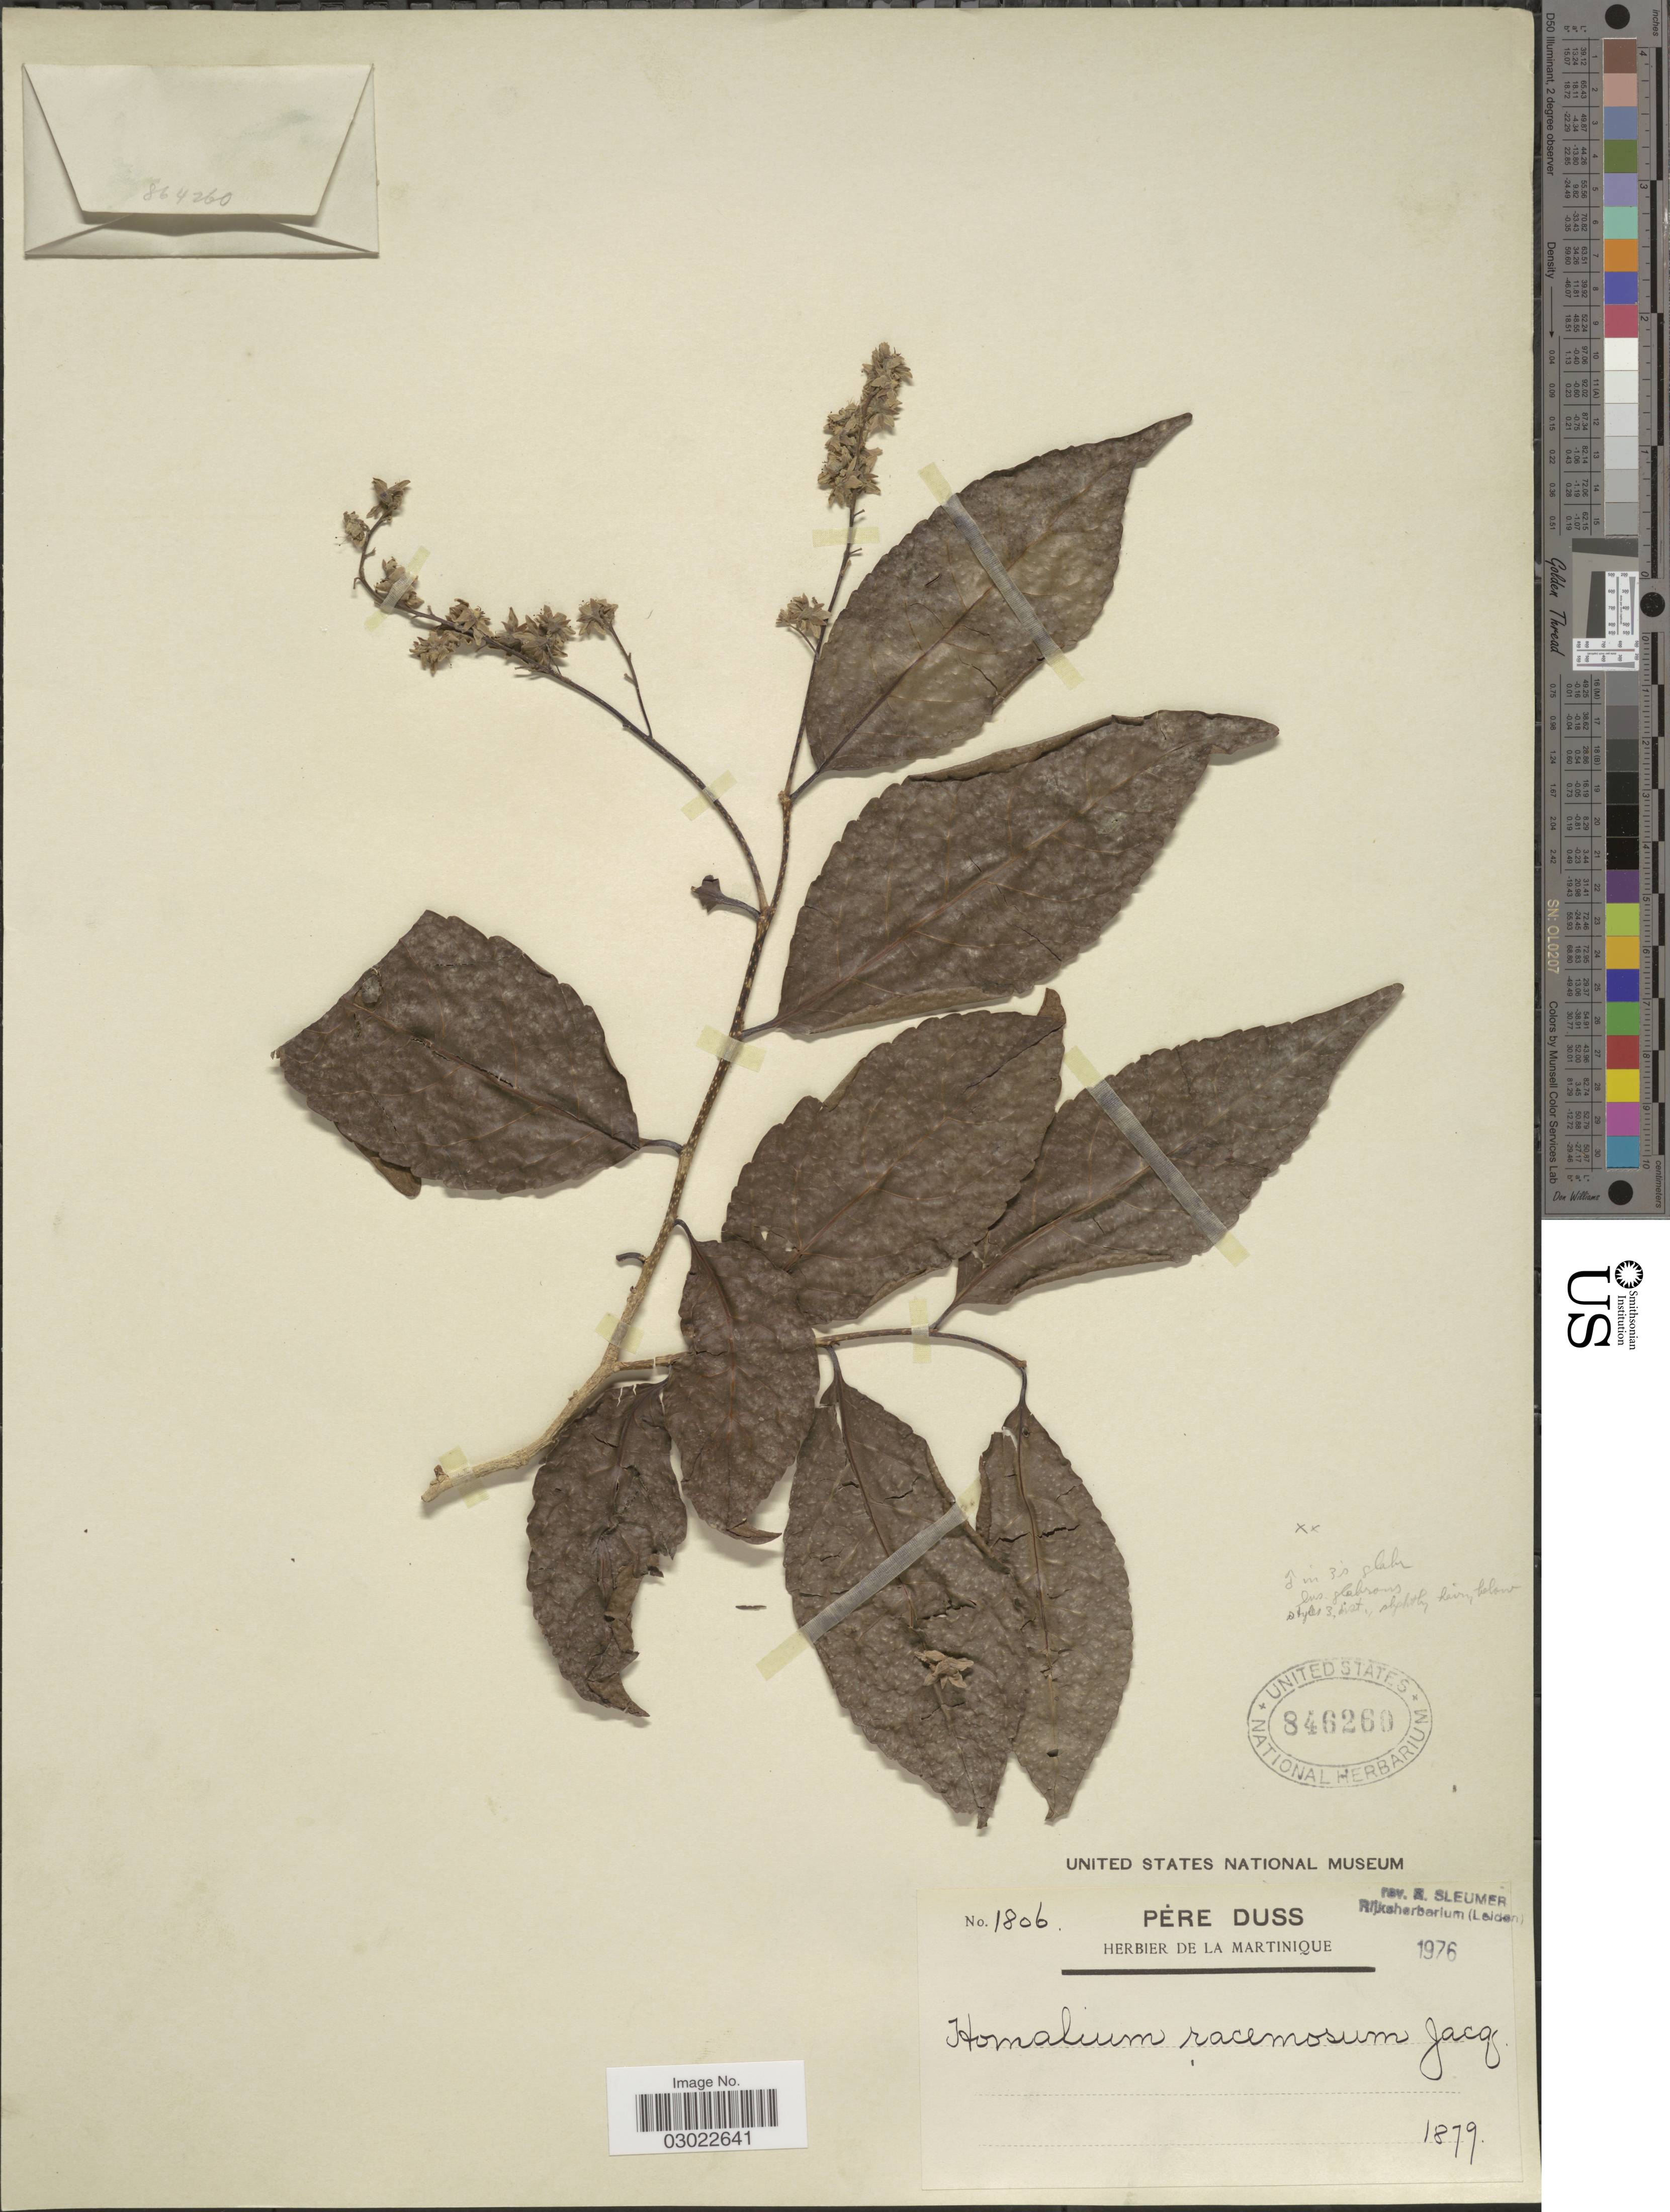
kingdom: Plantae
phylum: Tracheophyta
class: Magnoliopsida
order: Malpighiales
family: Salicaceae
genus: Homalium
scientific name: Homalium racemosum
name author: Jacq.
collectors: Père Duss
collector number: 1806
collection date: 1879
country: Martinique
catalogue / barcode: US 846260